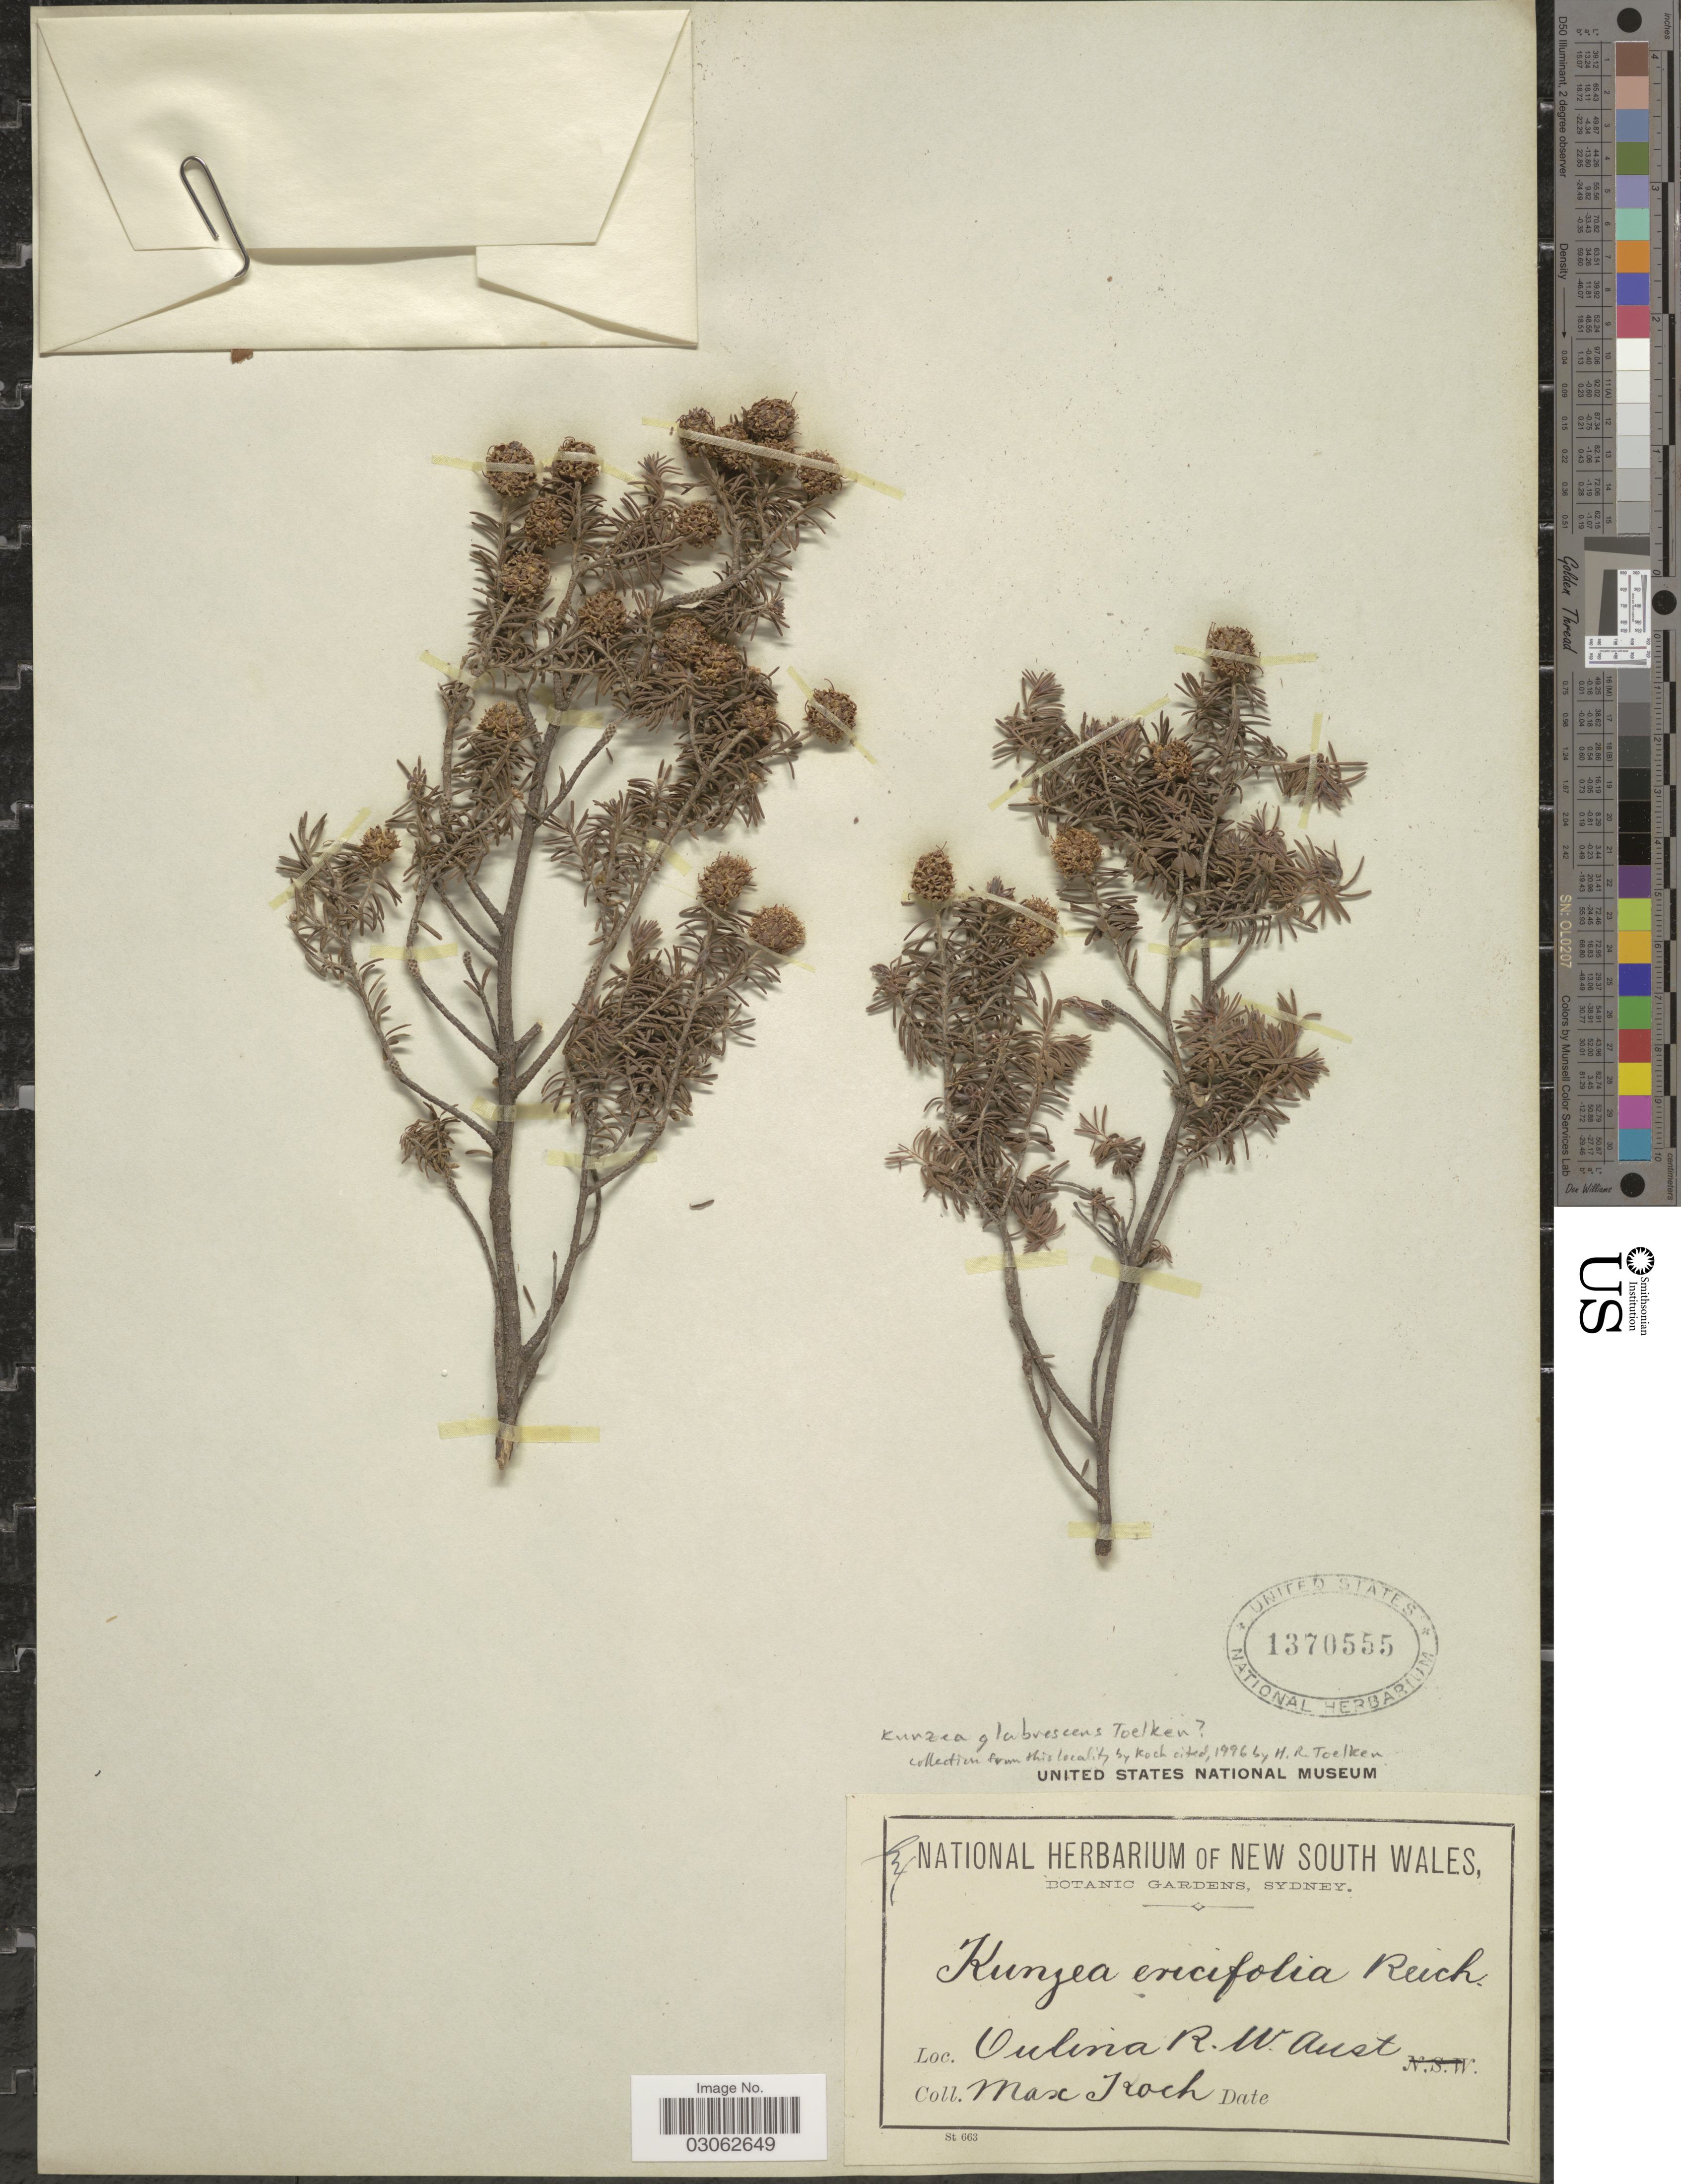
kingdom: Plantae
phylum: Tracheophyta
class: Magnoliopsida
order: Myrtales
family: Myrtaceae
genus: Kunzea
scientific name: Kunzea glabrescens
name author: Toelken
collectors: M. Koch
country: Australia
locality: Oulina R.W. Aust.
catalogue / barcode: US 1370555